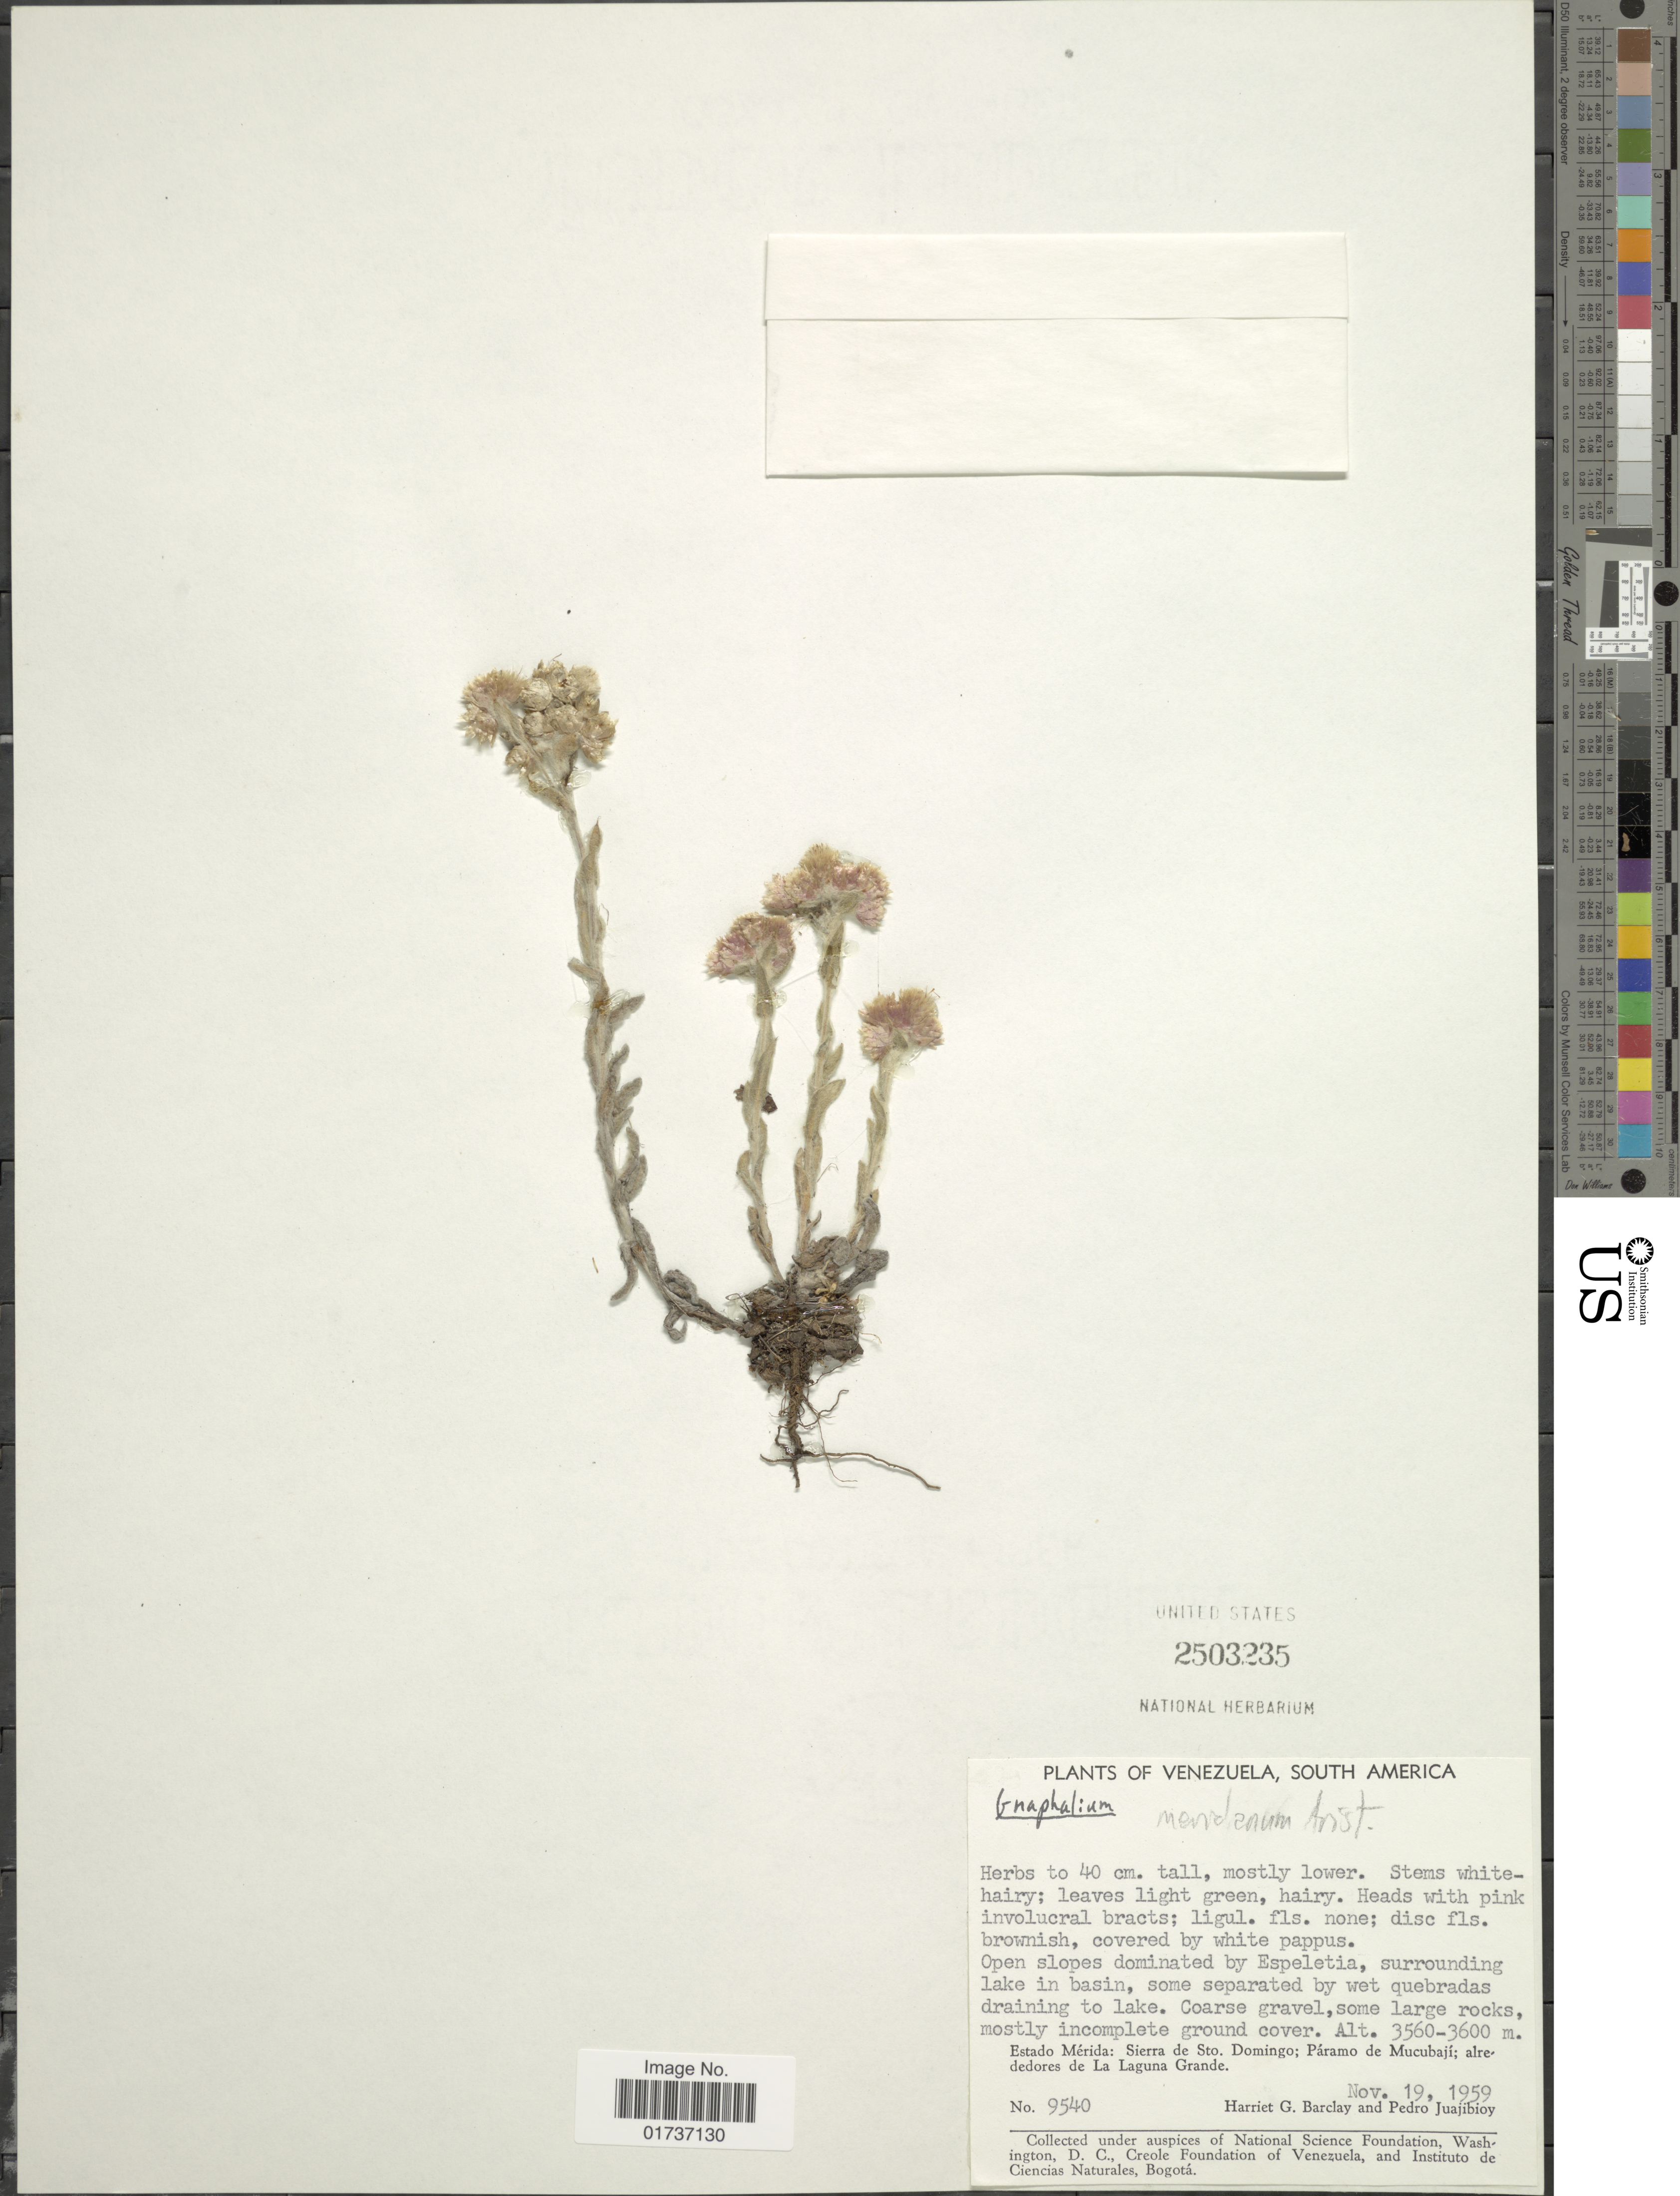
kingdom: Plantae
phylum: Tracheophyta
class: Magnoliopsida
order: Asterales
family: Asteraceae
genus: Gnaphalium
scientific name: Gnaphalium meridanum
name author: Aristeg.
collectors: H. G. Barclay & P. Juajibioy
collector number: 9540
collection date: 1959-11-19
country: Venezuela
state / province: Mérida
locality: Open slopes dominated by Espeletia, surrounding lake in basin. Sierra de Sto Domingo; Páramo de Mucubají; alredores de La Laguna Grande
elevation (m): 3560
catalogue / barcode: US 2503235